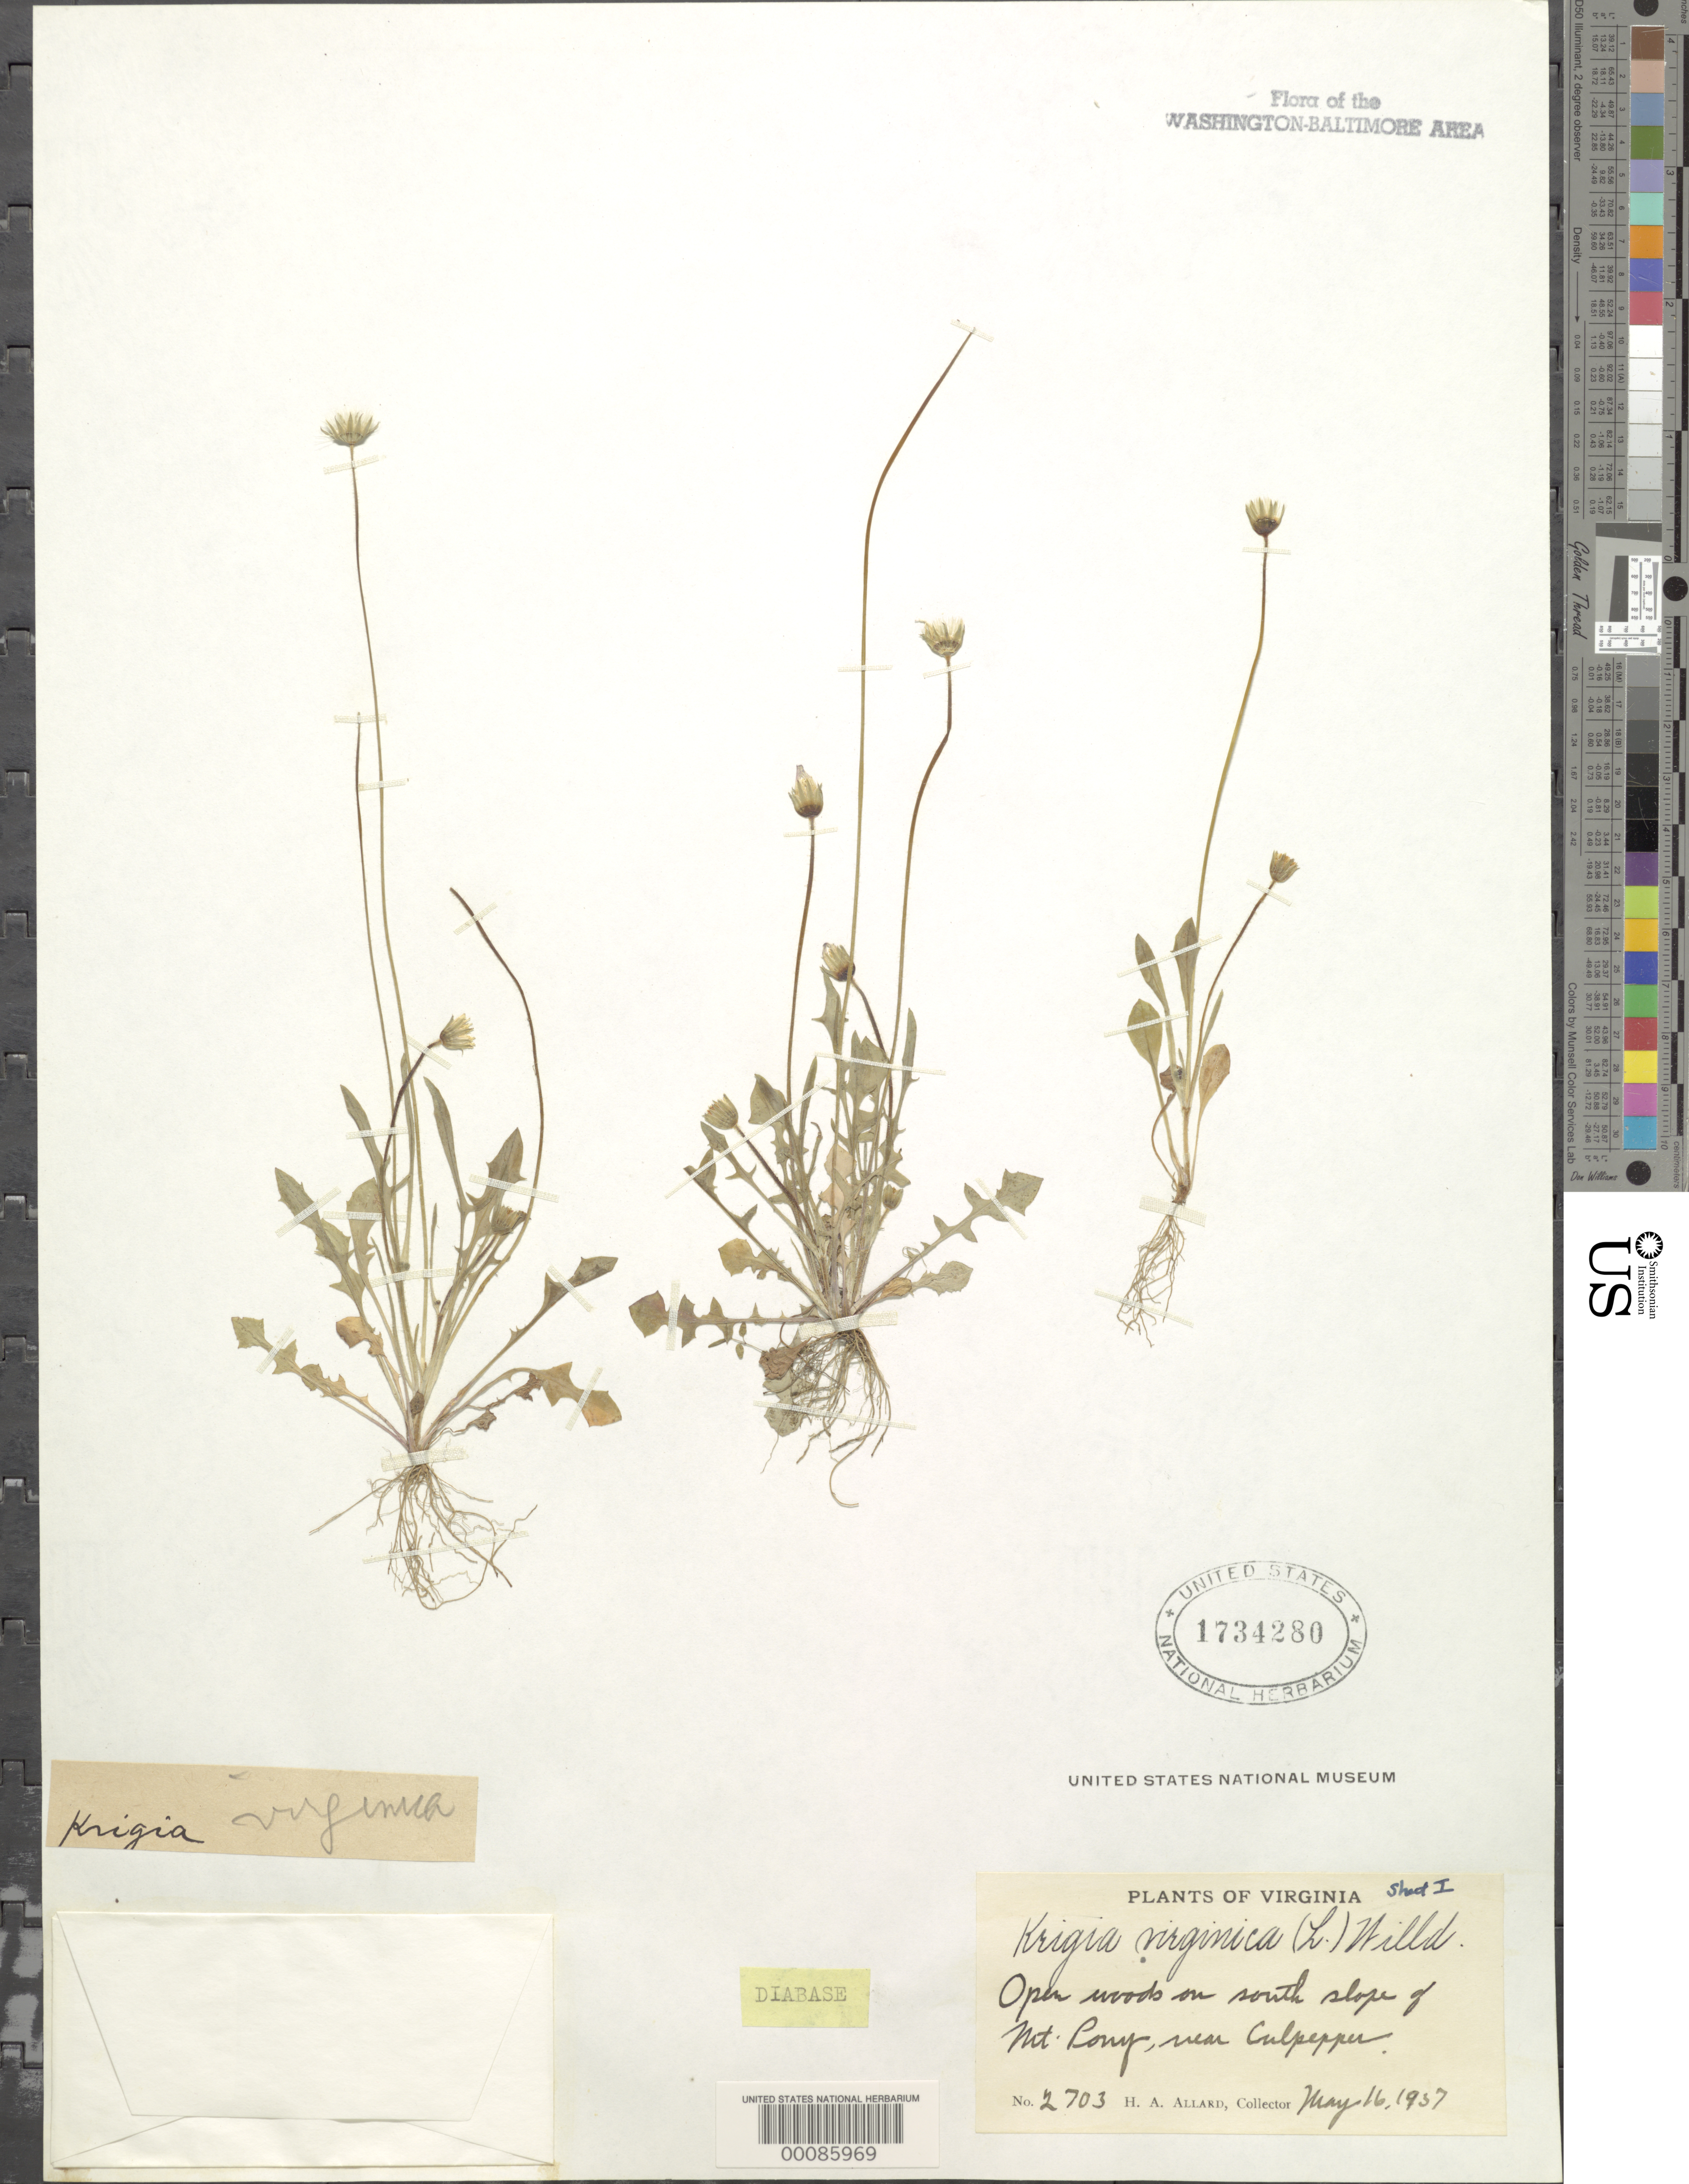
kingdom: Plantae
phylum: Tracheophyta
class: Magnoliopsida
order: Asterales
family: Asteraceae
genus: Krigia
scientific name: Krigia virginica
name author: (L.) Willd.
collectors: H. A. Allard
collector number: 2703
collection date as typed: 16 May 1937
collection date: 1937-05-16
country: United States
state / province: Virginia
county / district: Culpeper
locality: South slope of Mount Pony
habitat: Open woods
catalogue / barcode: US 1734280